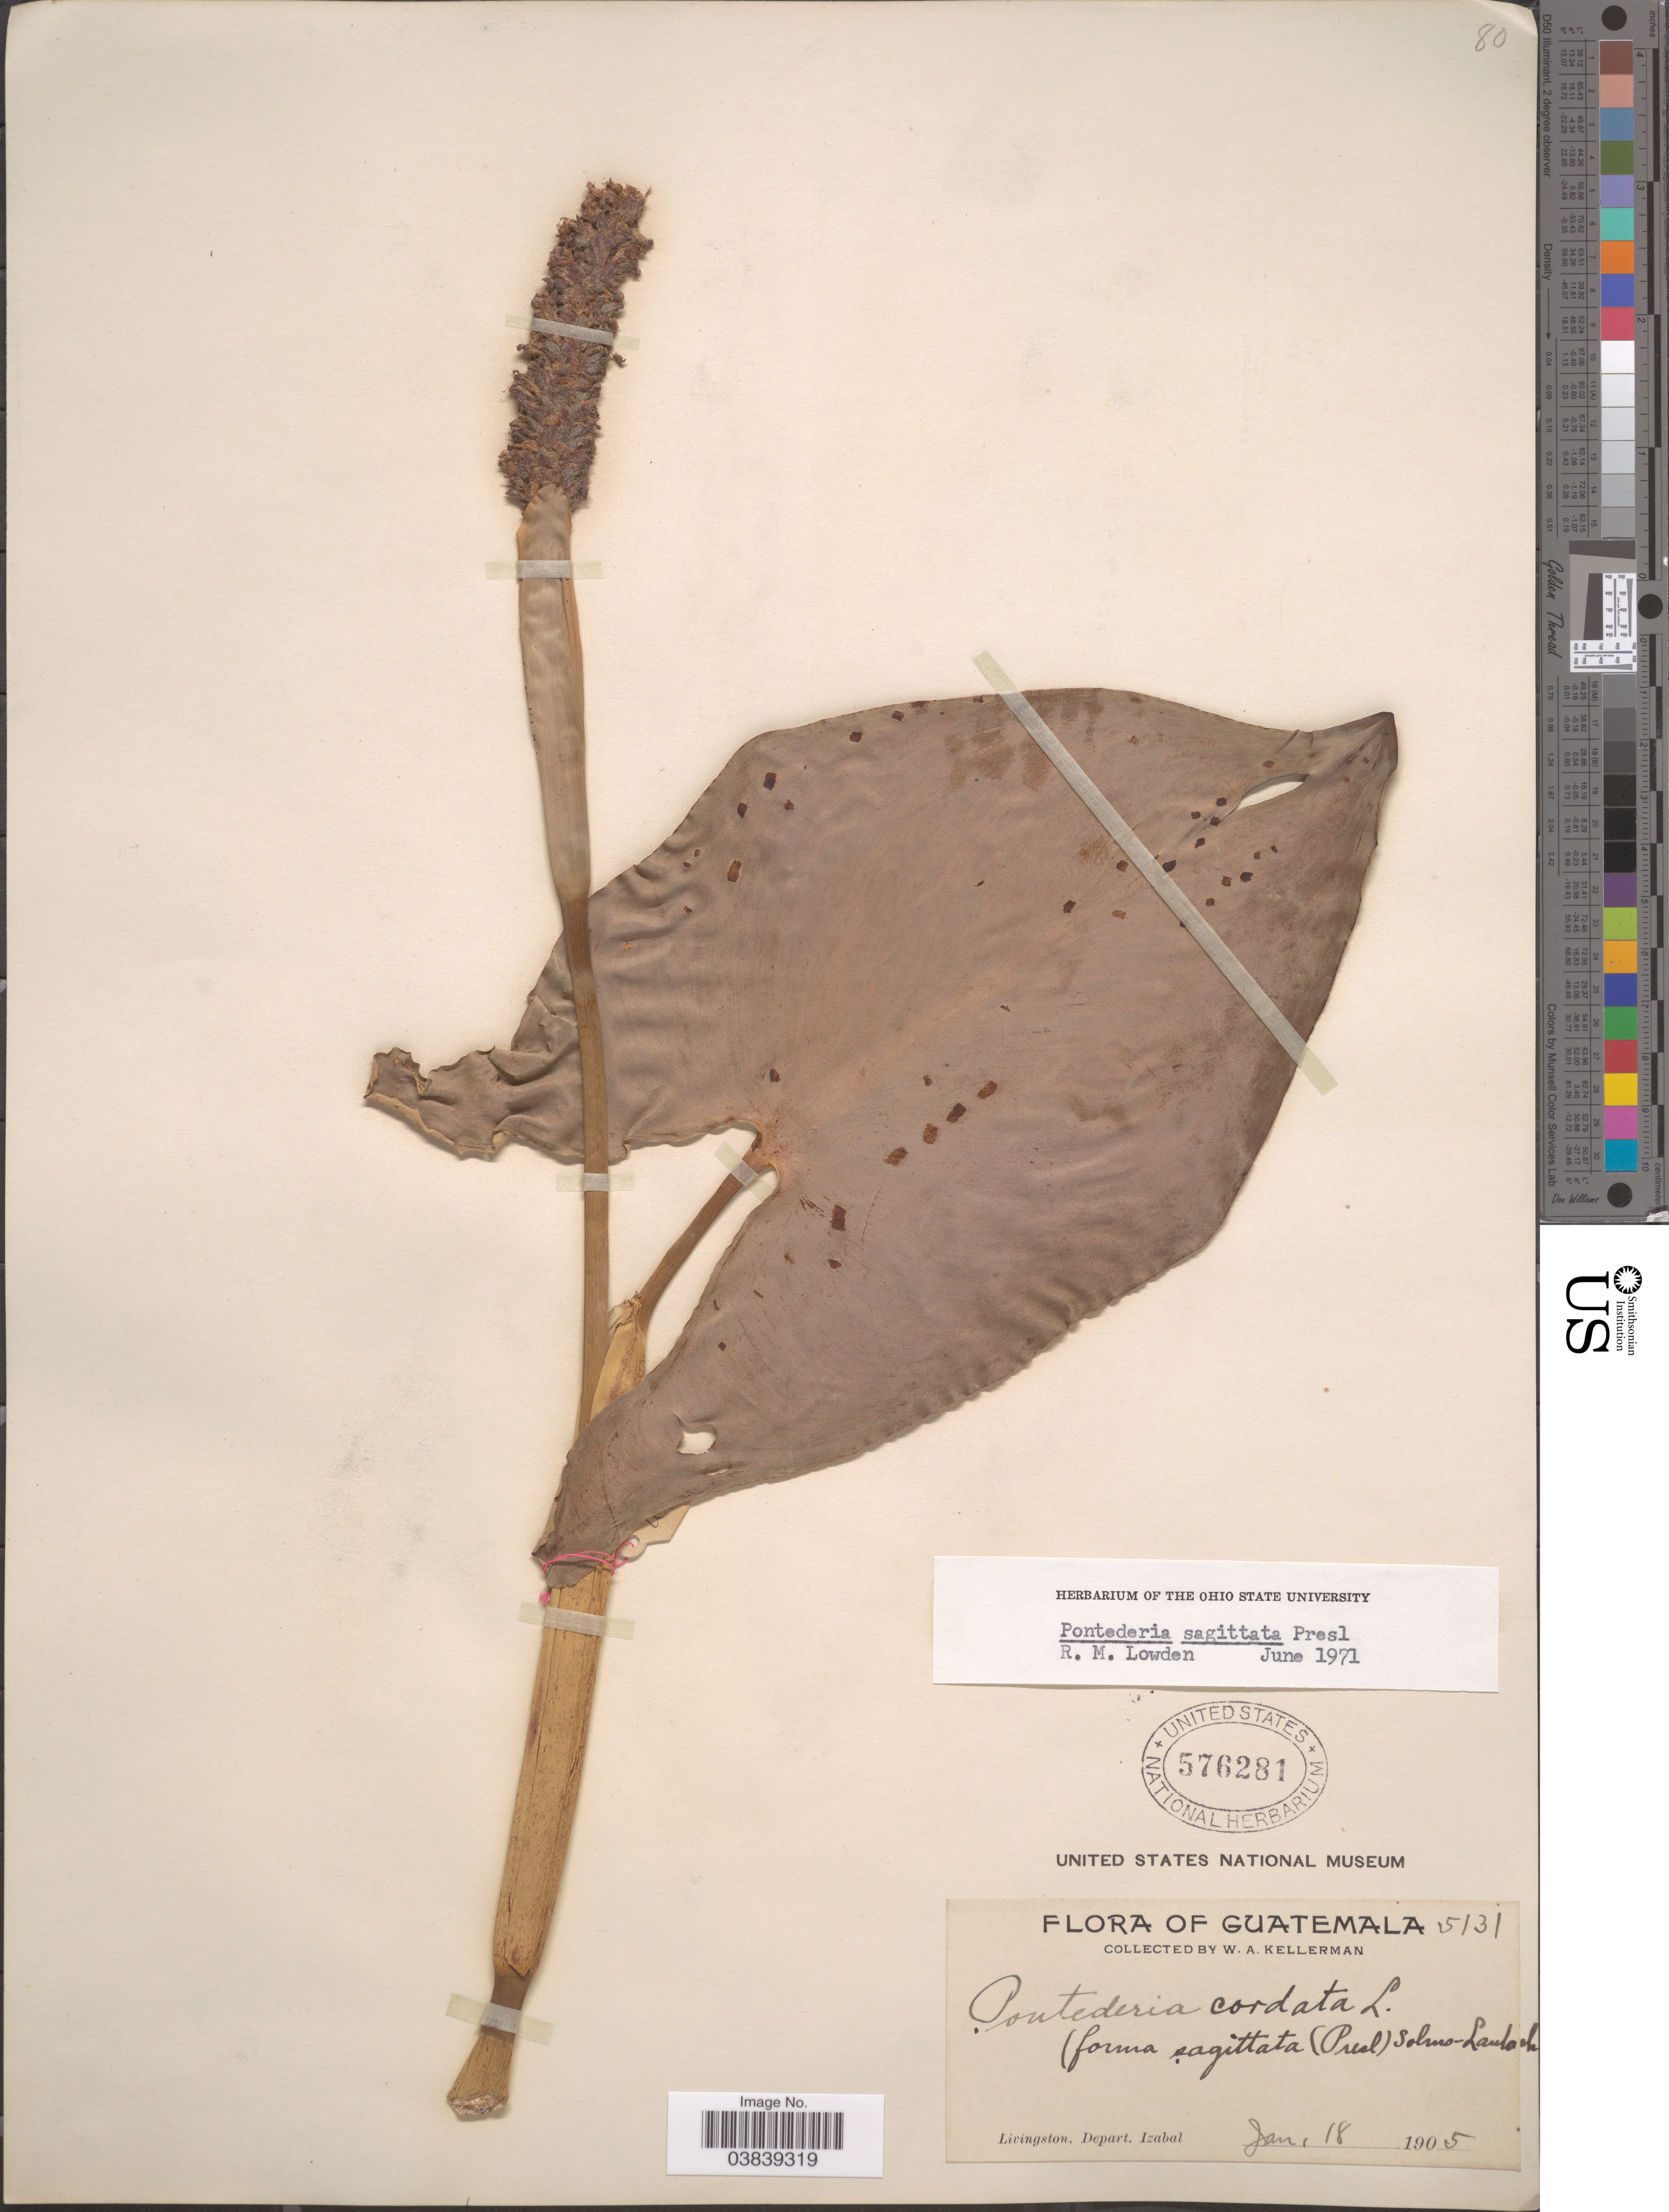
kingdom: Plantae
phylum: Tracheophyta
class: Liliopsida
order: Commelinales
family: Pontederiaceae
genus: Pontederia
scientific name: Pontederia sagittata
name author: C. Presl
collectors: W. Kellerman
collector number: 5131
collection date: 1905-01-18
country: Guatemala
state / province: Izabal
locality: Livingston, Depart. Izabal.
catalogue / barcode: US 576281